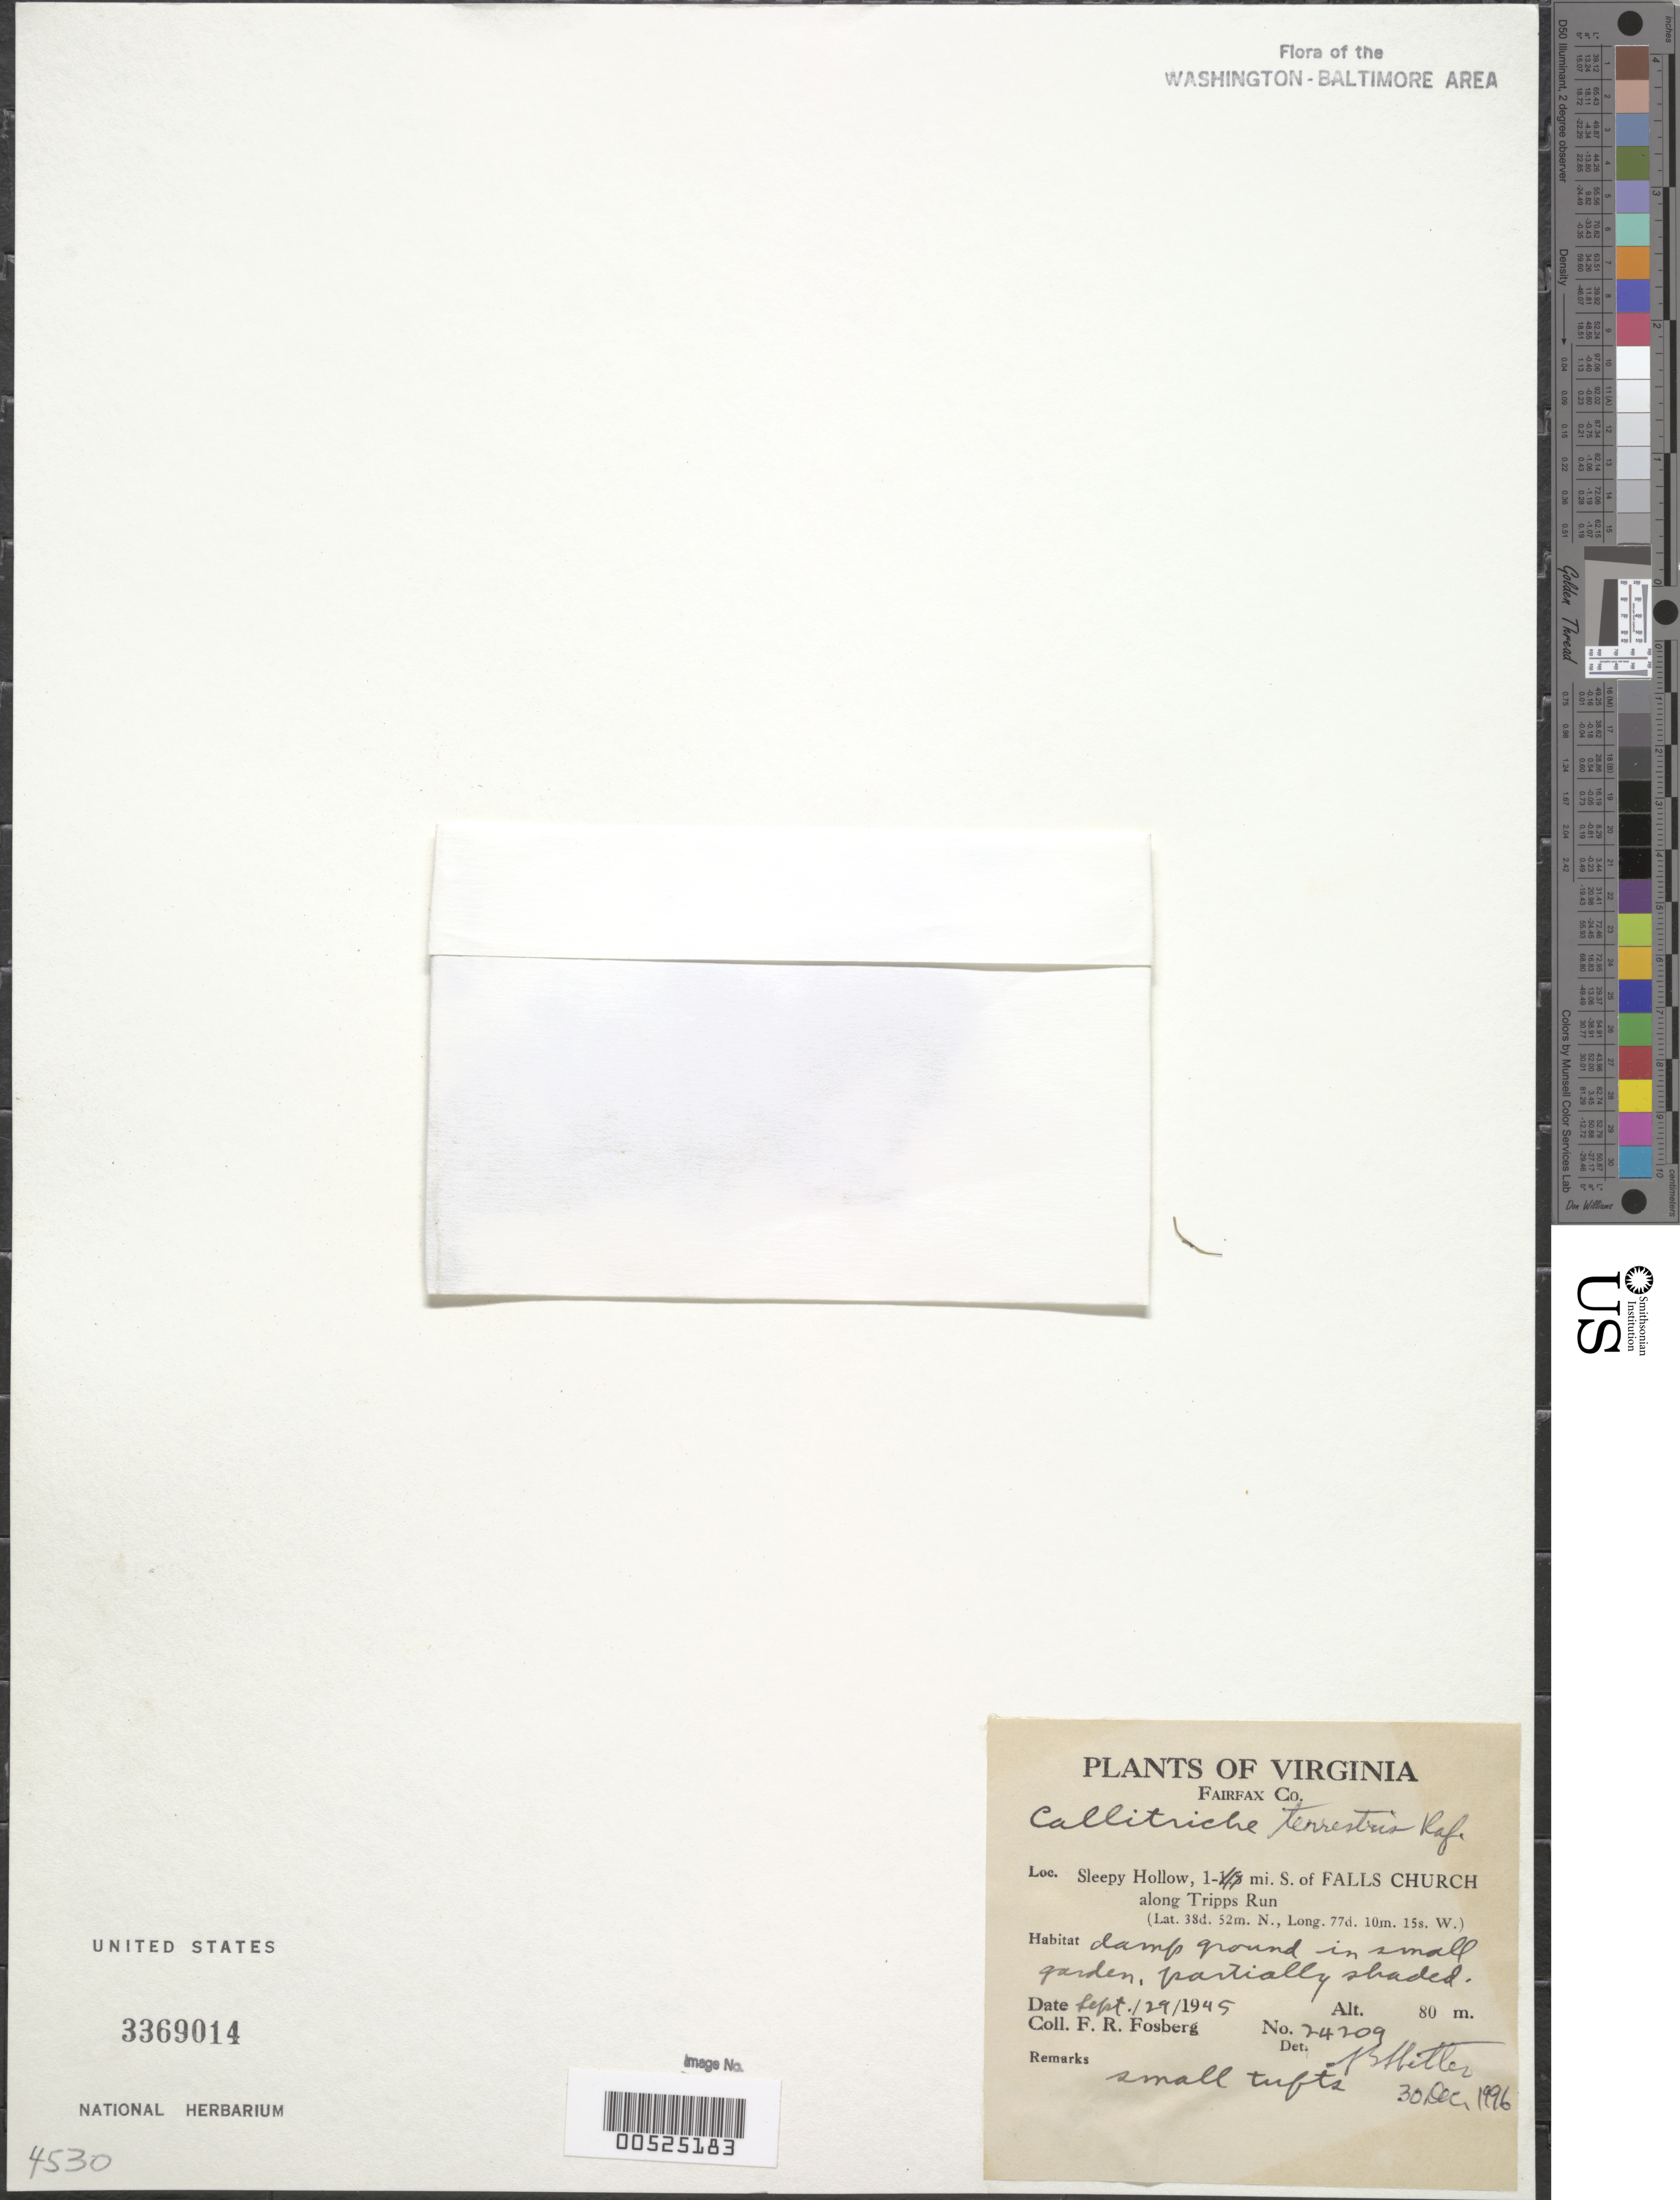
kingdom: Plantae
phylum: Tracheophyta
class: Magnoliopsida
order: Lamiales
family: Plantaginaceae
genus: Callitriche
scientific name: Callitriche terrestris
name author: Raf.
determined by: Shetler, Stanwyn G., (US), NMNH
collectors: F. R. Fosberg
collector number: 24209A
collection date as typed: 29 Sep 1945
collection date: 1945-09-29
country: United States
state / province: Virginia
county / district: Fairfax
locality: Sleepy Hollow, 1 mi. S of Falls Church along Tripps Run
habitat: Damp ground in small garden, partially shaded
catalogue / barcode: US 3369014